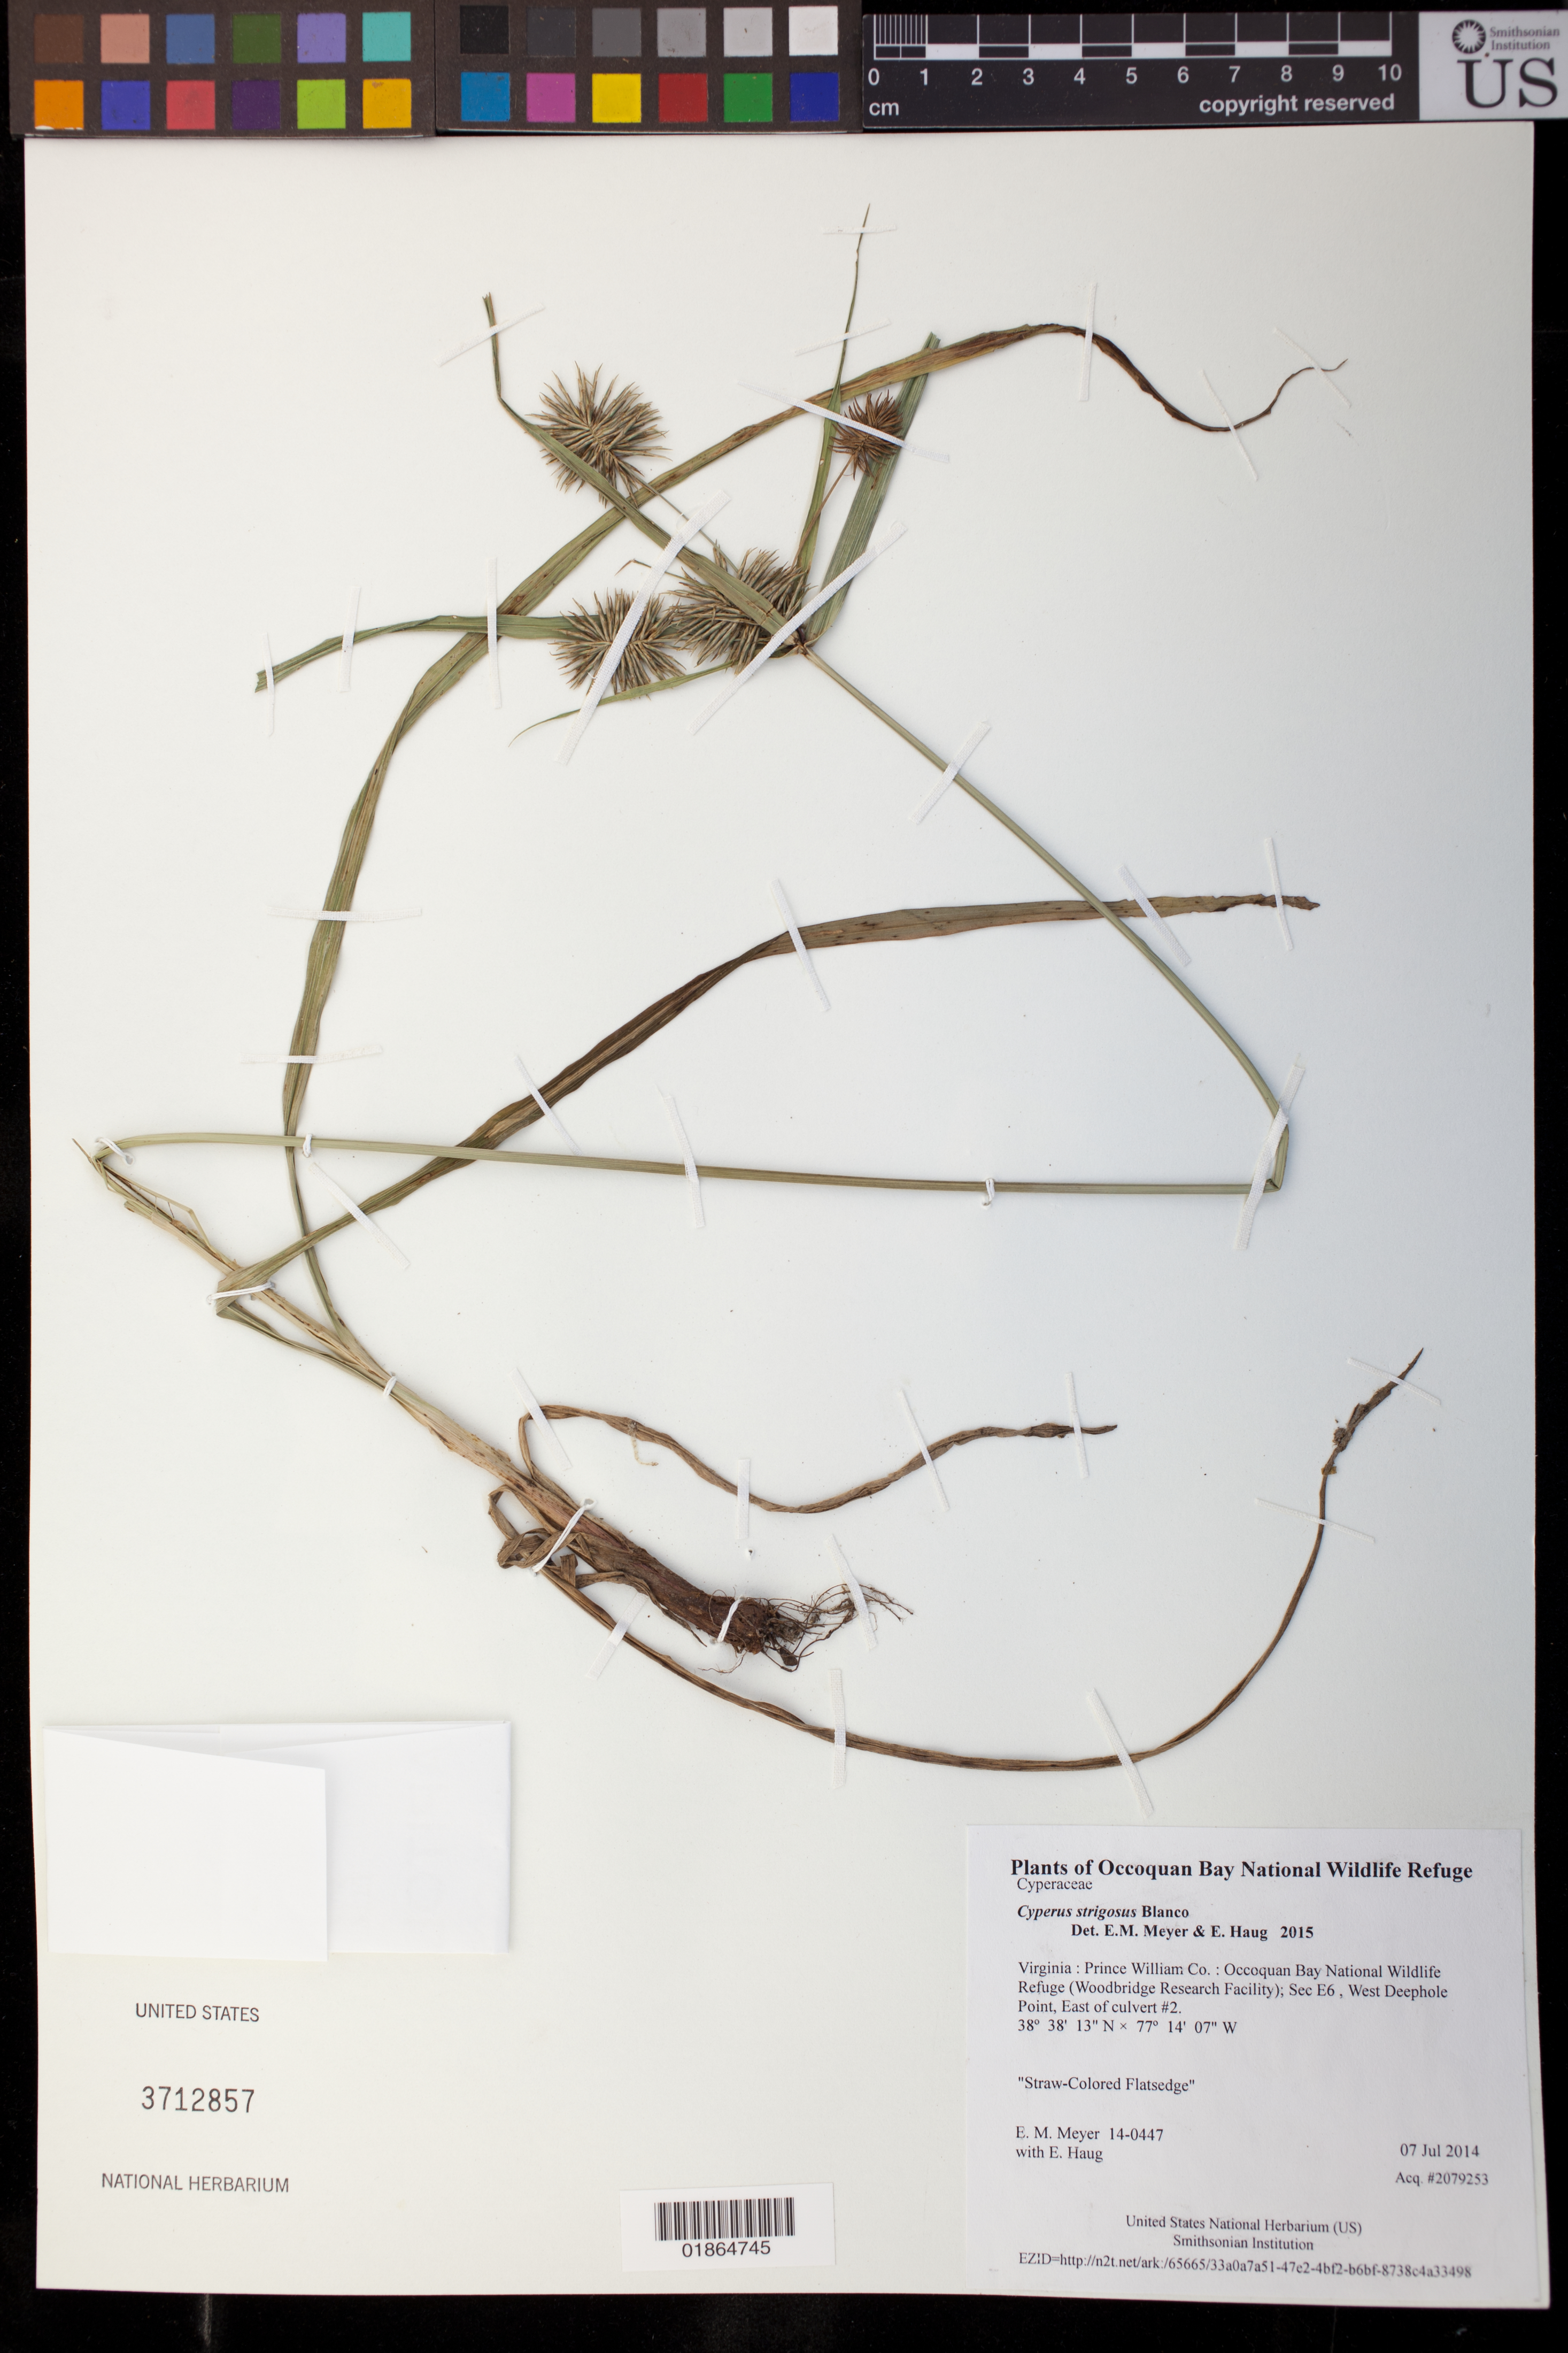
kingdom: Plantae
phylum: Tracheophyta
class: Liliopsida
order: Poales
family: Cyperaceae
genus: Cyperus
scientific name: Cyperus strigosus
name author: L.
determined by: Meyer, E. M.; Haug, E.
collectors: E. M. Meyer & E. Haug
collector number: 14-0447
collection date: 2014-07-07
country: United States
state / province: Virginia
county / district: Prince William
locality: Occoquan Bay National Wildlife Refuge (Woodbridge Research Facility); Sec E6 , West Deephole Point, East of culvert #2.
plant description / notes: Straw-Colored Flatsedge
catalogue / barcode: US 3712857